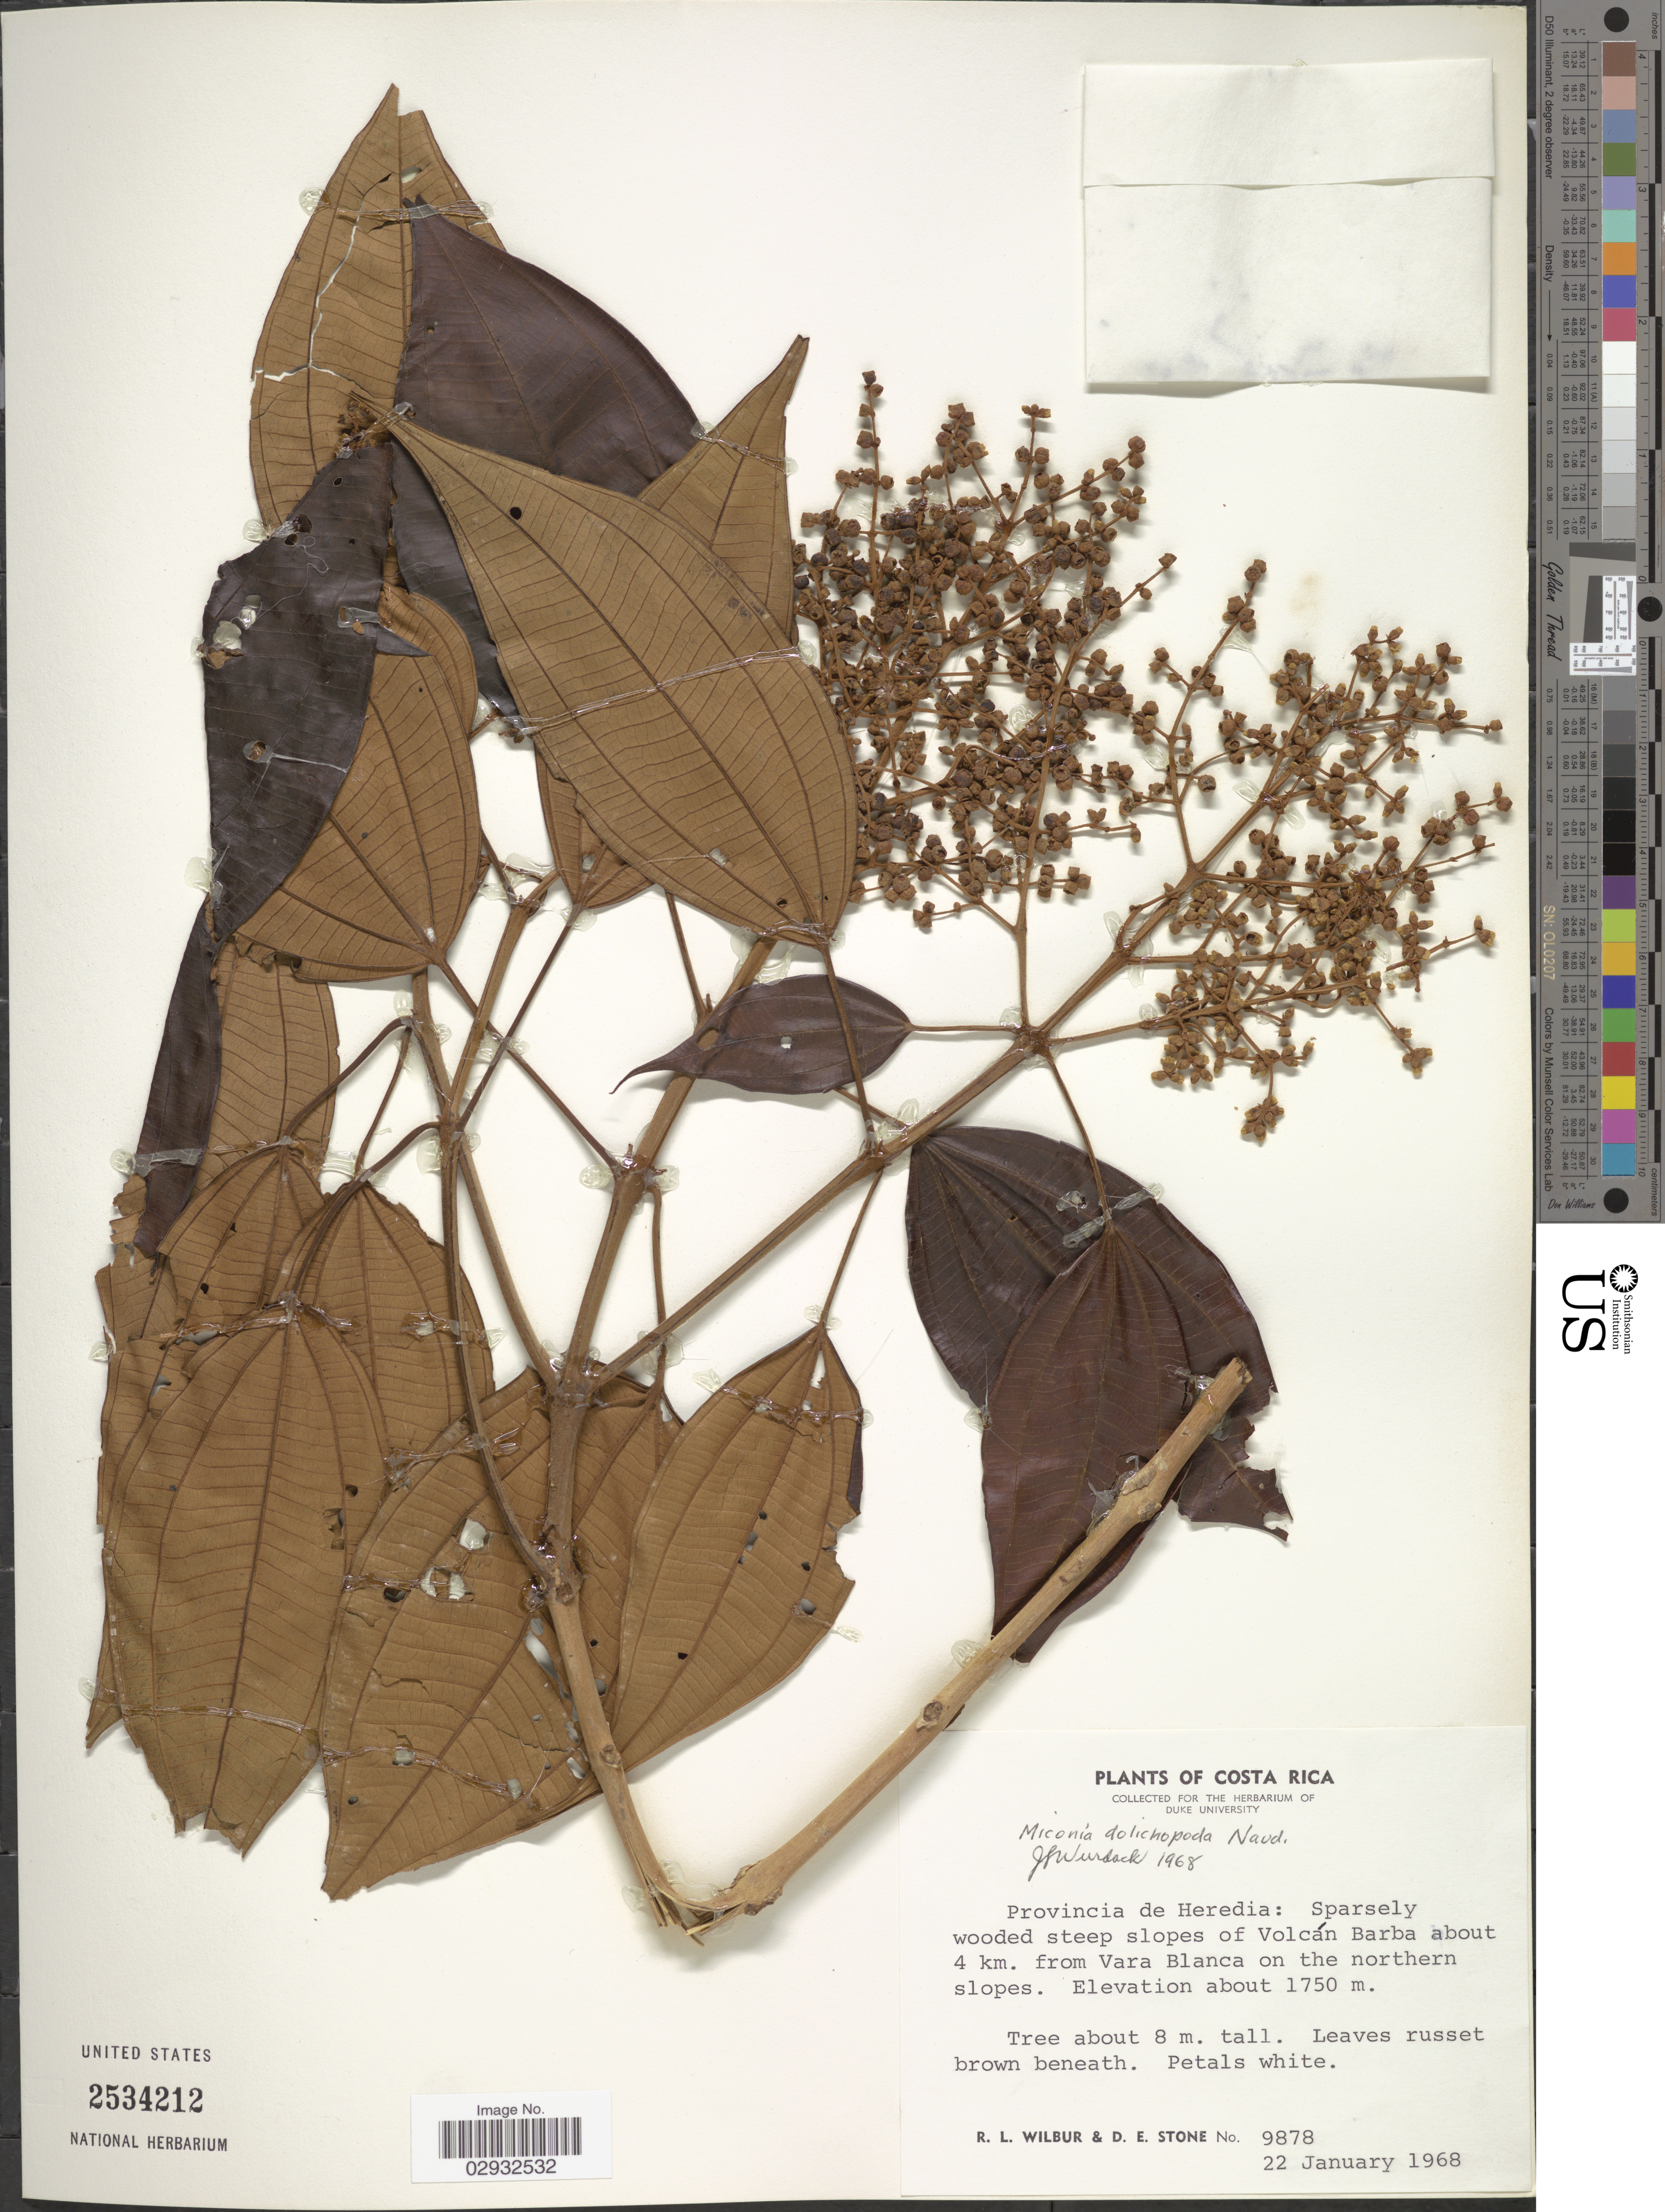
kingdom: Plantae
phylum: Tracheophyta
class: Magnoliopsida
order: Myrtales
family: Melastomataceae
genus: Miconia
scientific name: Miconia dolichopoda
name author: Naudin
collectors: R. L. Wilbur & D. E. Stone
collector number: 9878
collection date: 1968-01-22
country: Costa Rica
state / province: Heredia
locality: Volcán Barba about 4 km. from Vara Blanca on the northern slopes.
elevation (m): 1750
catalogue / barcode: US 2534212